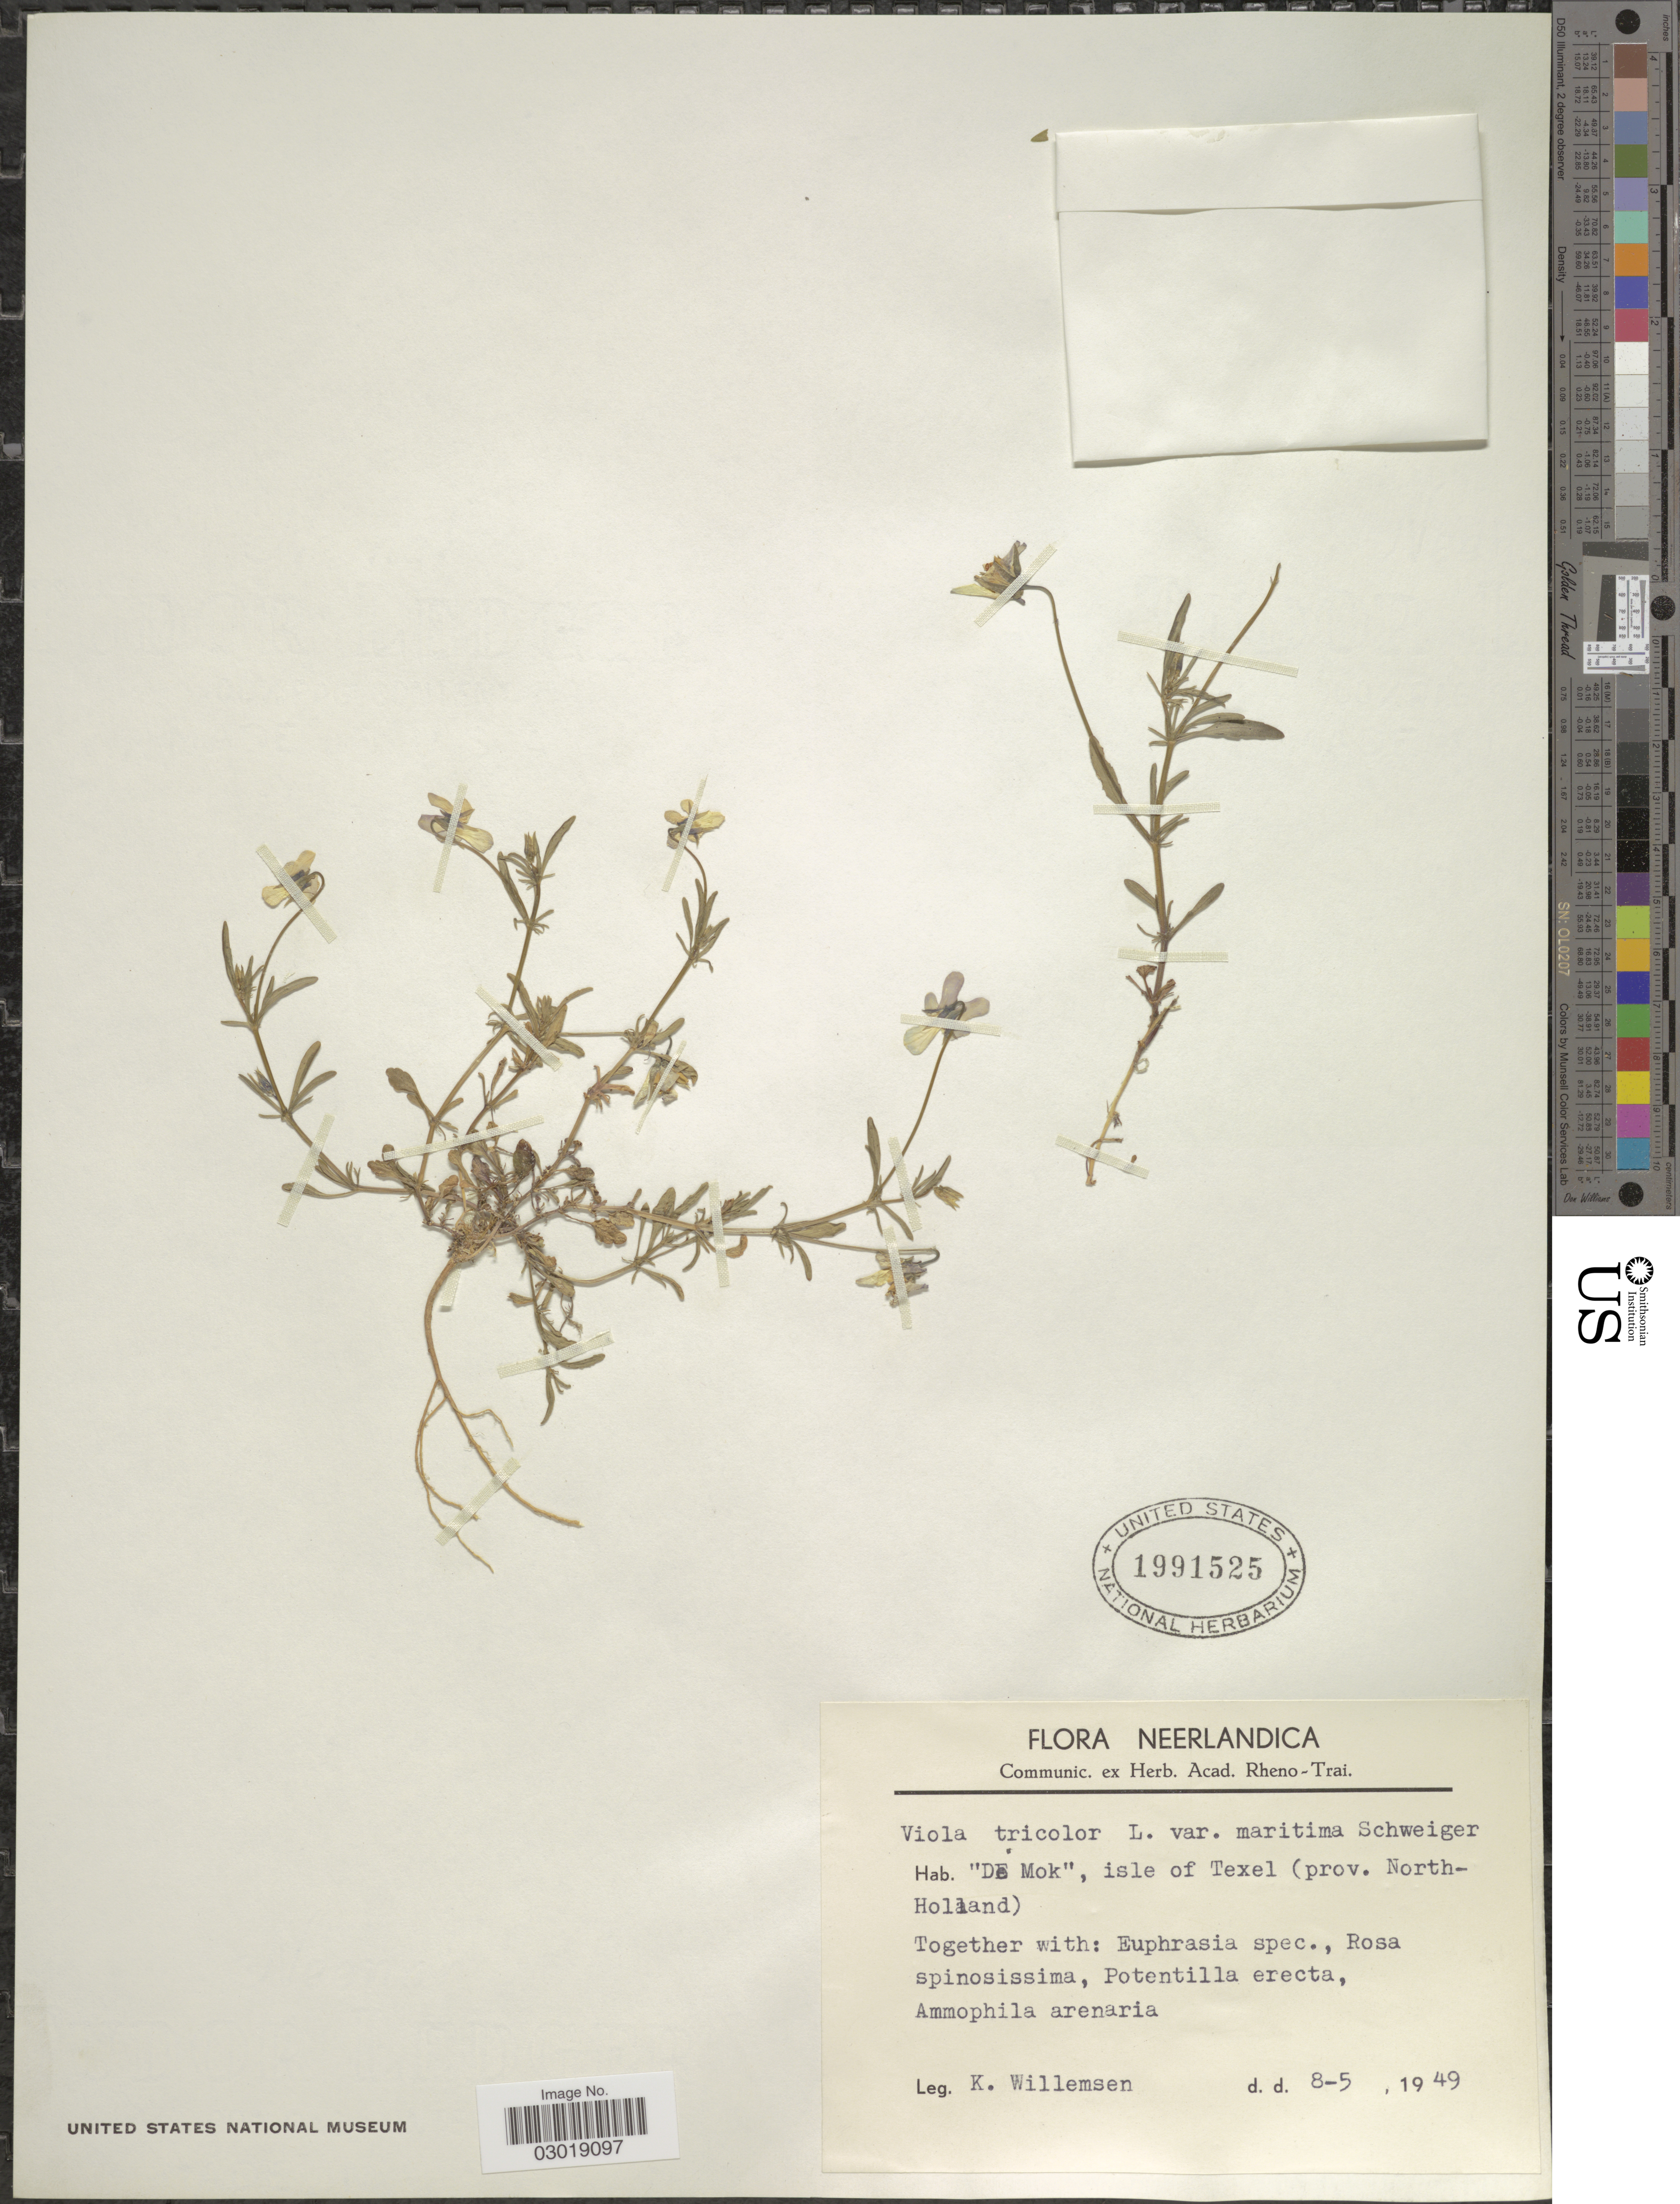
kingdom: Plantae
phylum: Tracheophyta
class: Magnoliopsida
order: Malpighiales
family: Violaceae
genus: Viola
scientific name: Viola tricolor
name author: L.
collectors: K. Willemsen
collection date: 1949-05-08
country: Netherlands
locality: Neerlandica, "De Mok", isle of Texel (prov. North-Holland).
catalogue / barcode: US 1991525